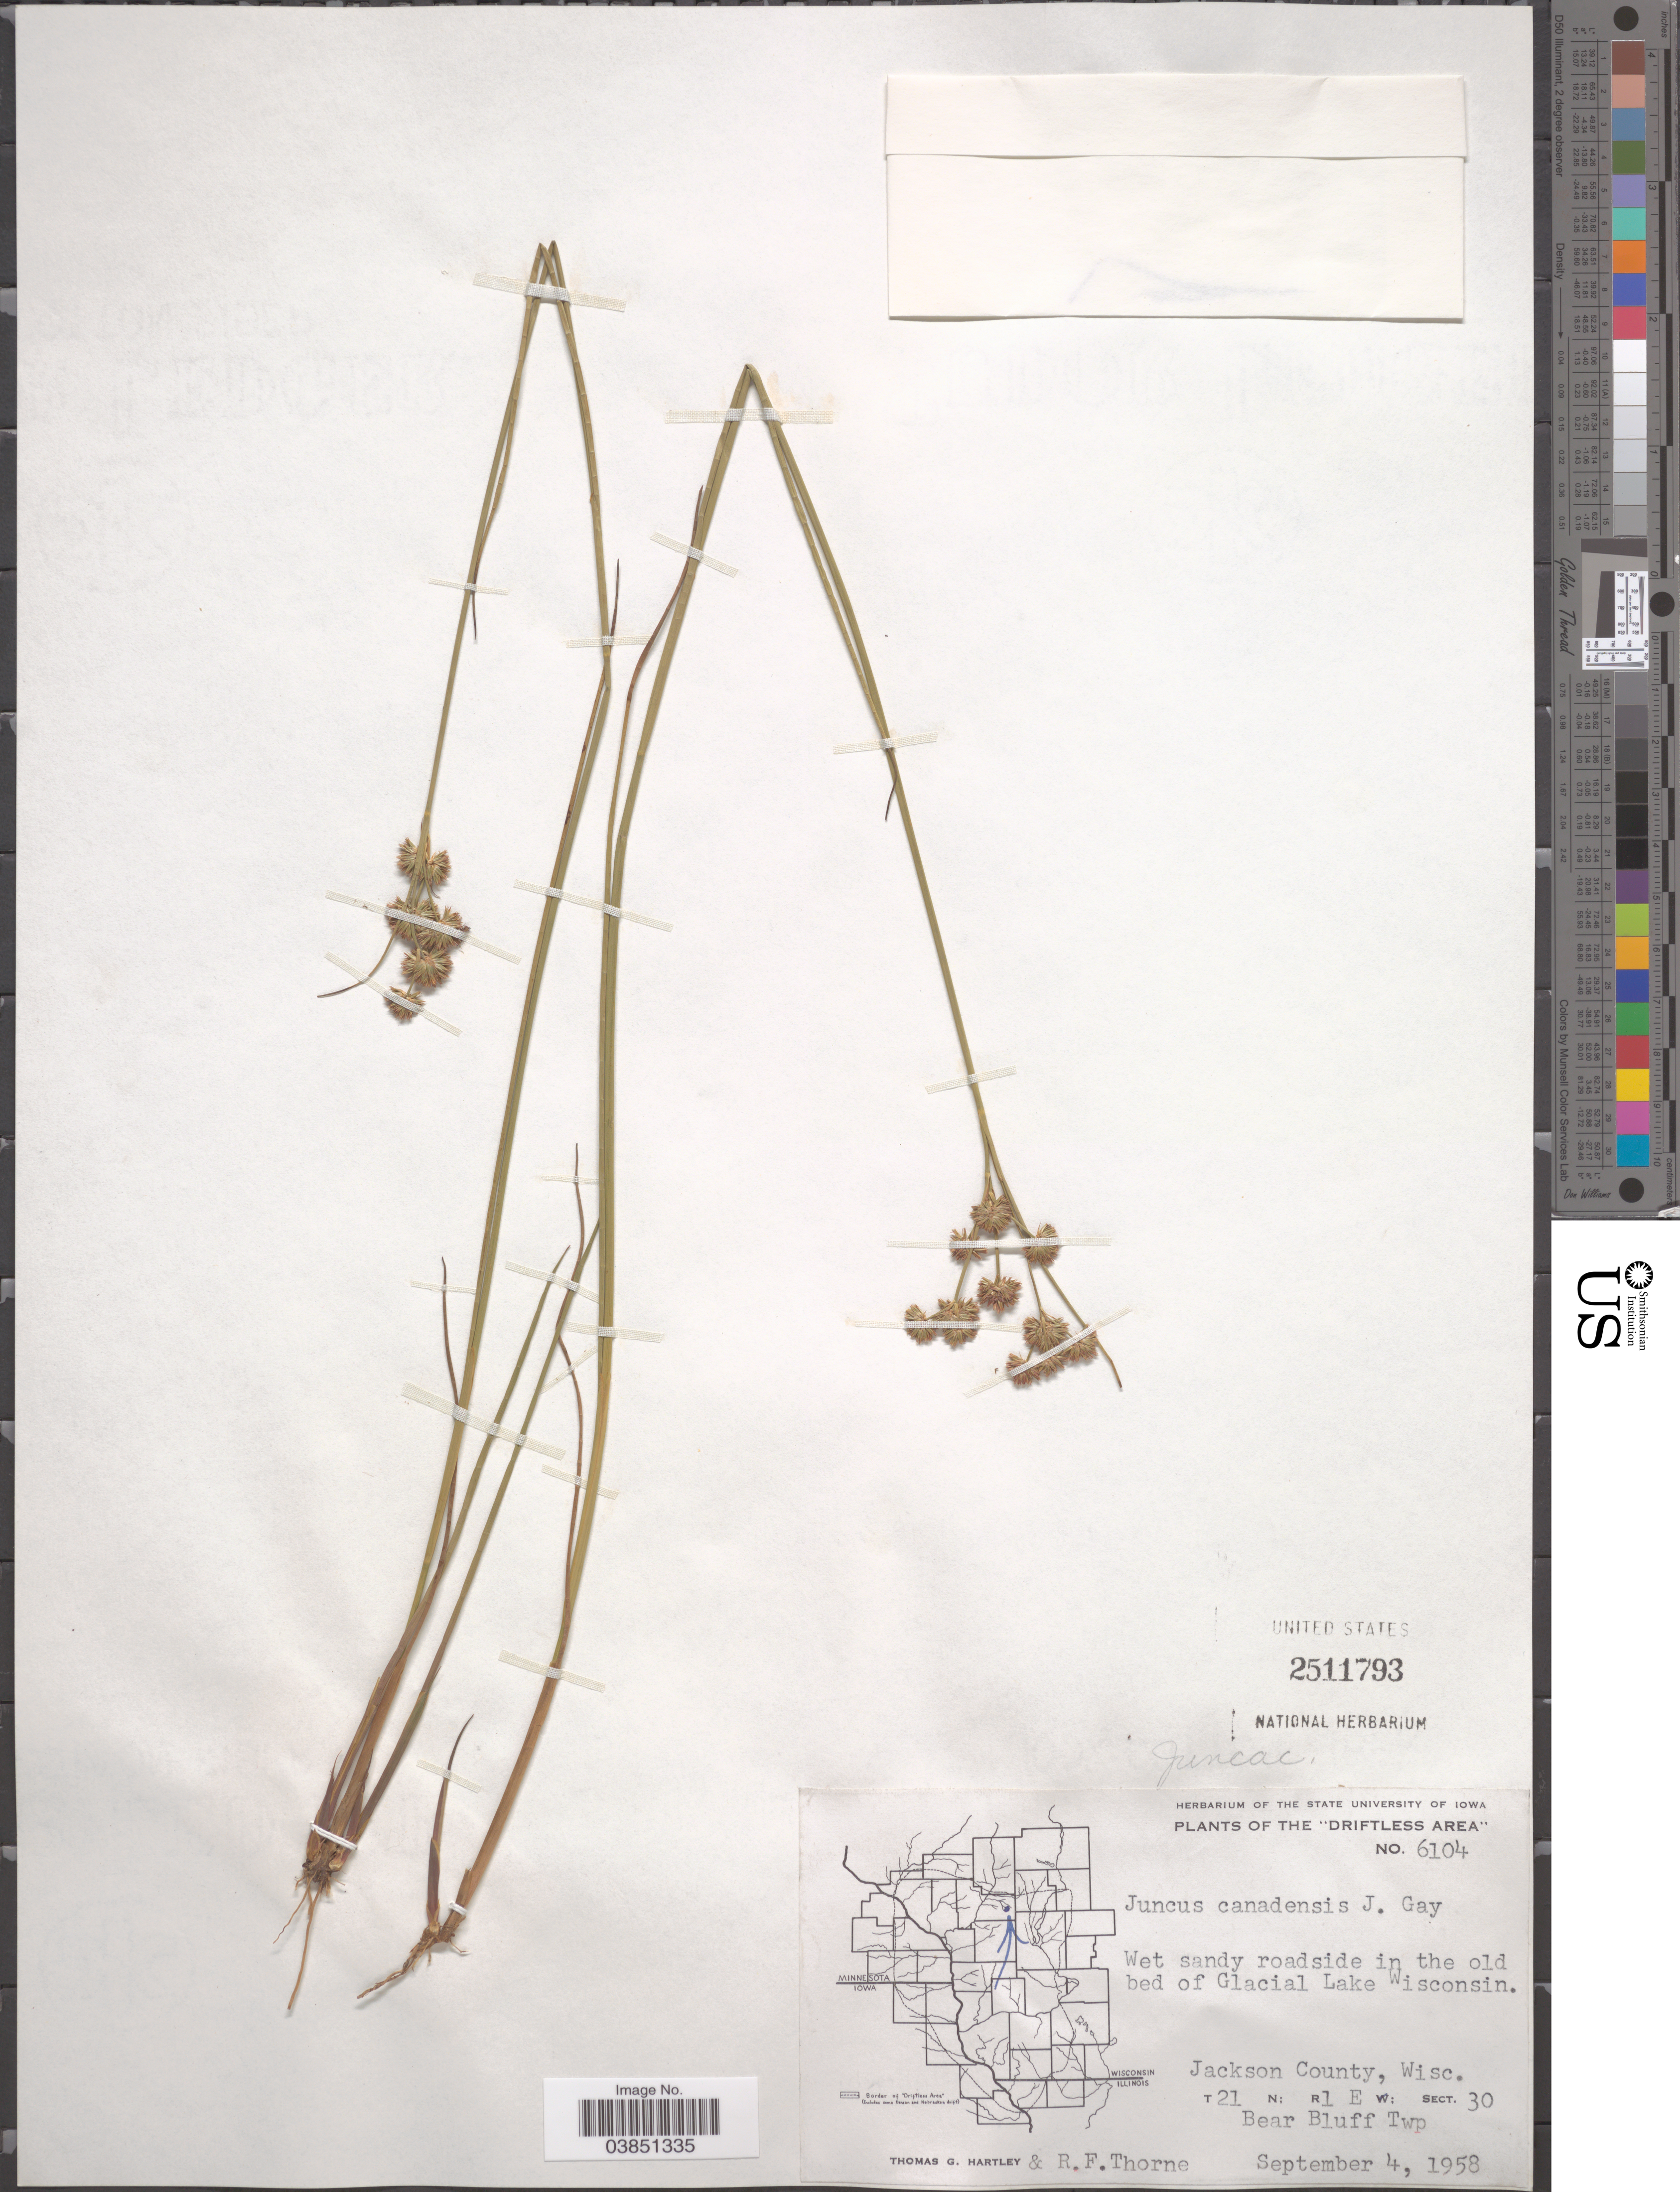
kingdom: Plantae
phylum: Tracheophyta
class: Liliopsida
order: Poales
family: Juncaceae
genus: Juncus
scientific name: Juncus canadensis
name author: J. Gay ex Laharpe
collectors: T. G. Hartley & R. Thorne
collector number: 6104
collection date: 1958-09-04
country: United States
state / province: Wisconsin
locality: Driftless Area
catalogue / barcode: US 2511793